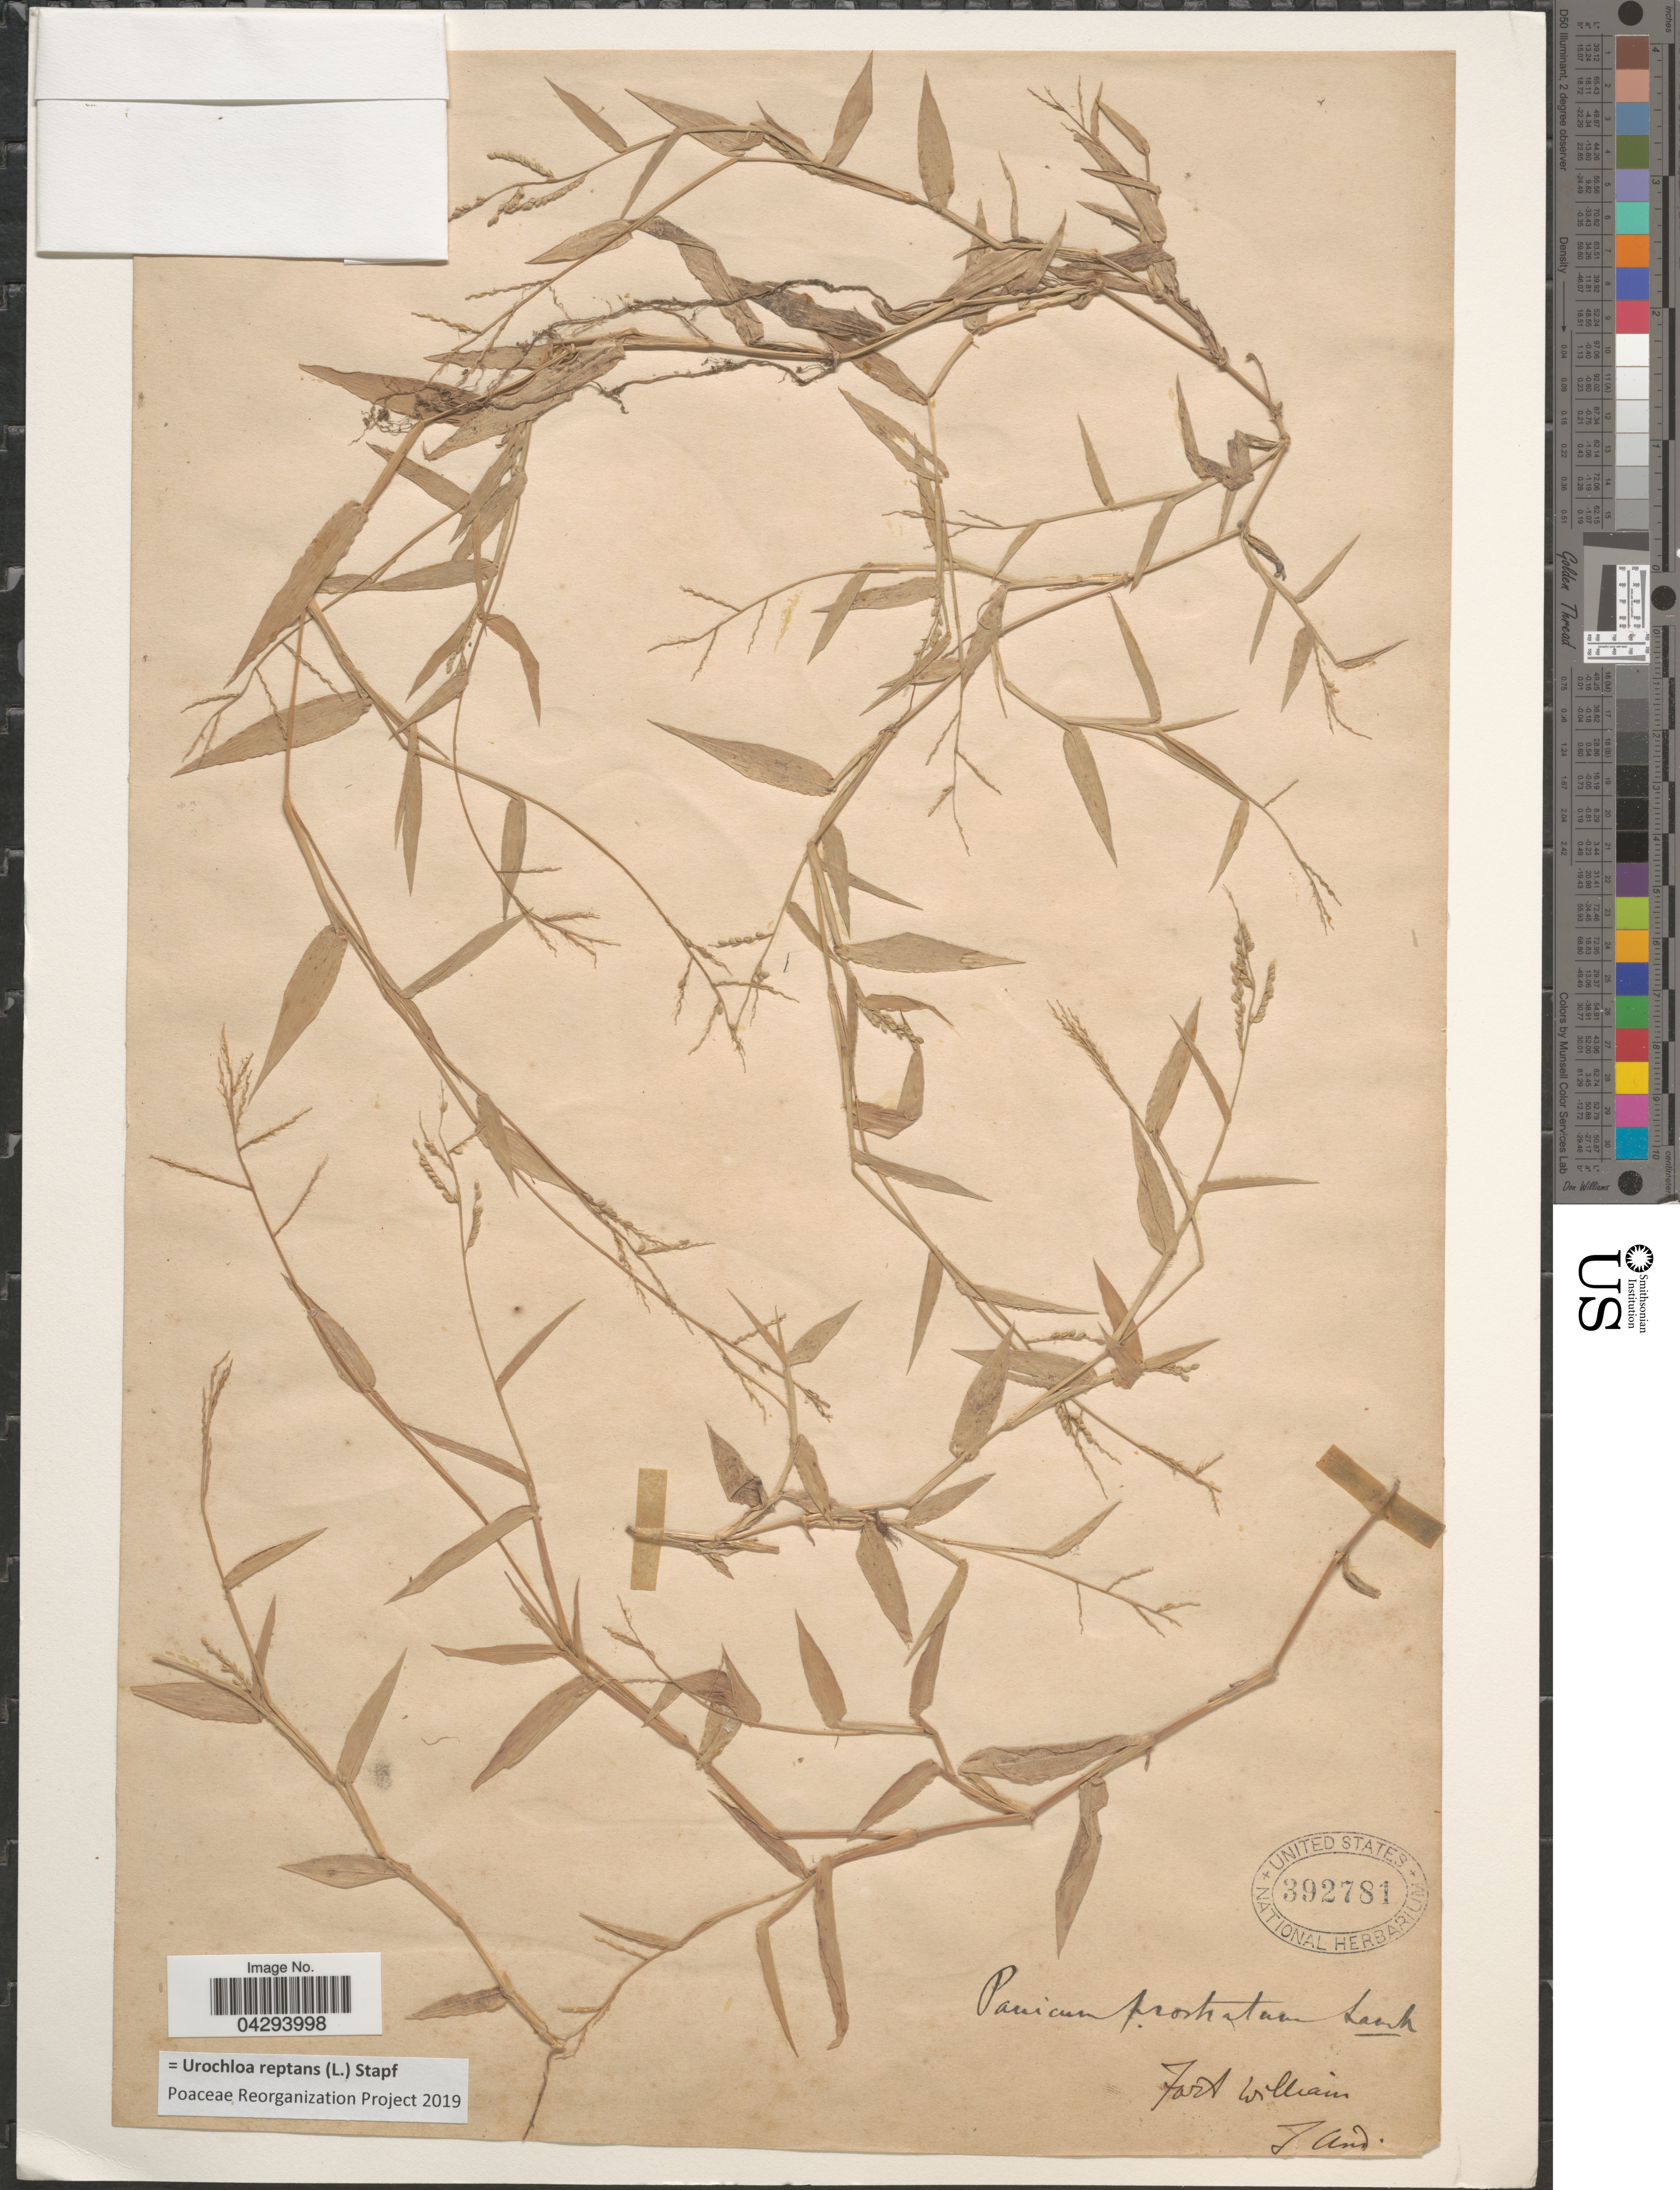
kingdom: Plantae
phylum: Tracheophyta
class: Liliopsida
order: Poales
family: Poaceae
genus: Urochloa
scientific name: Urochloa reptans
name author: (L.) Stapf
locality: Fort William.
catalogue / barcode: US 392781